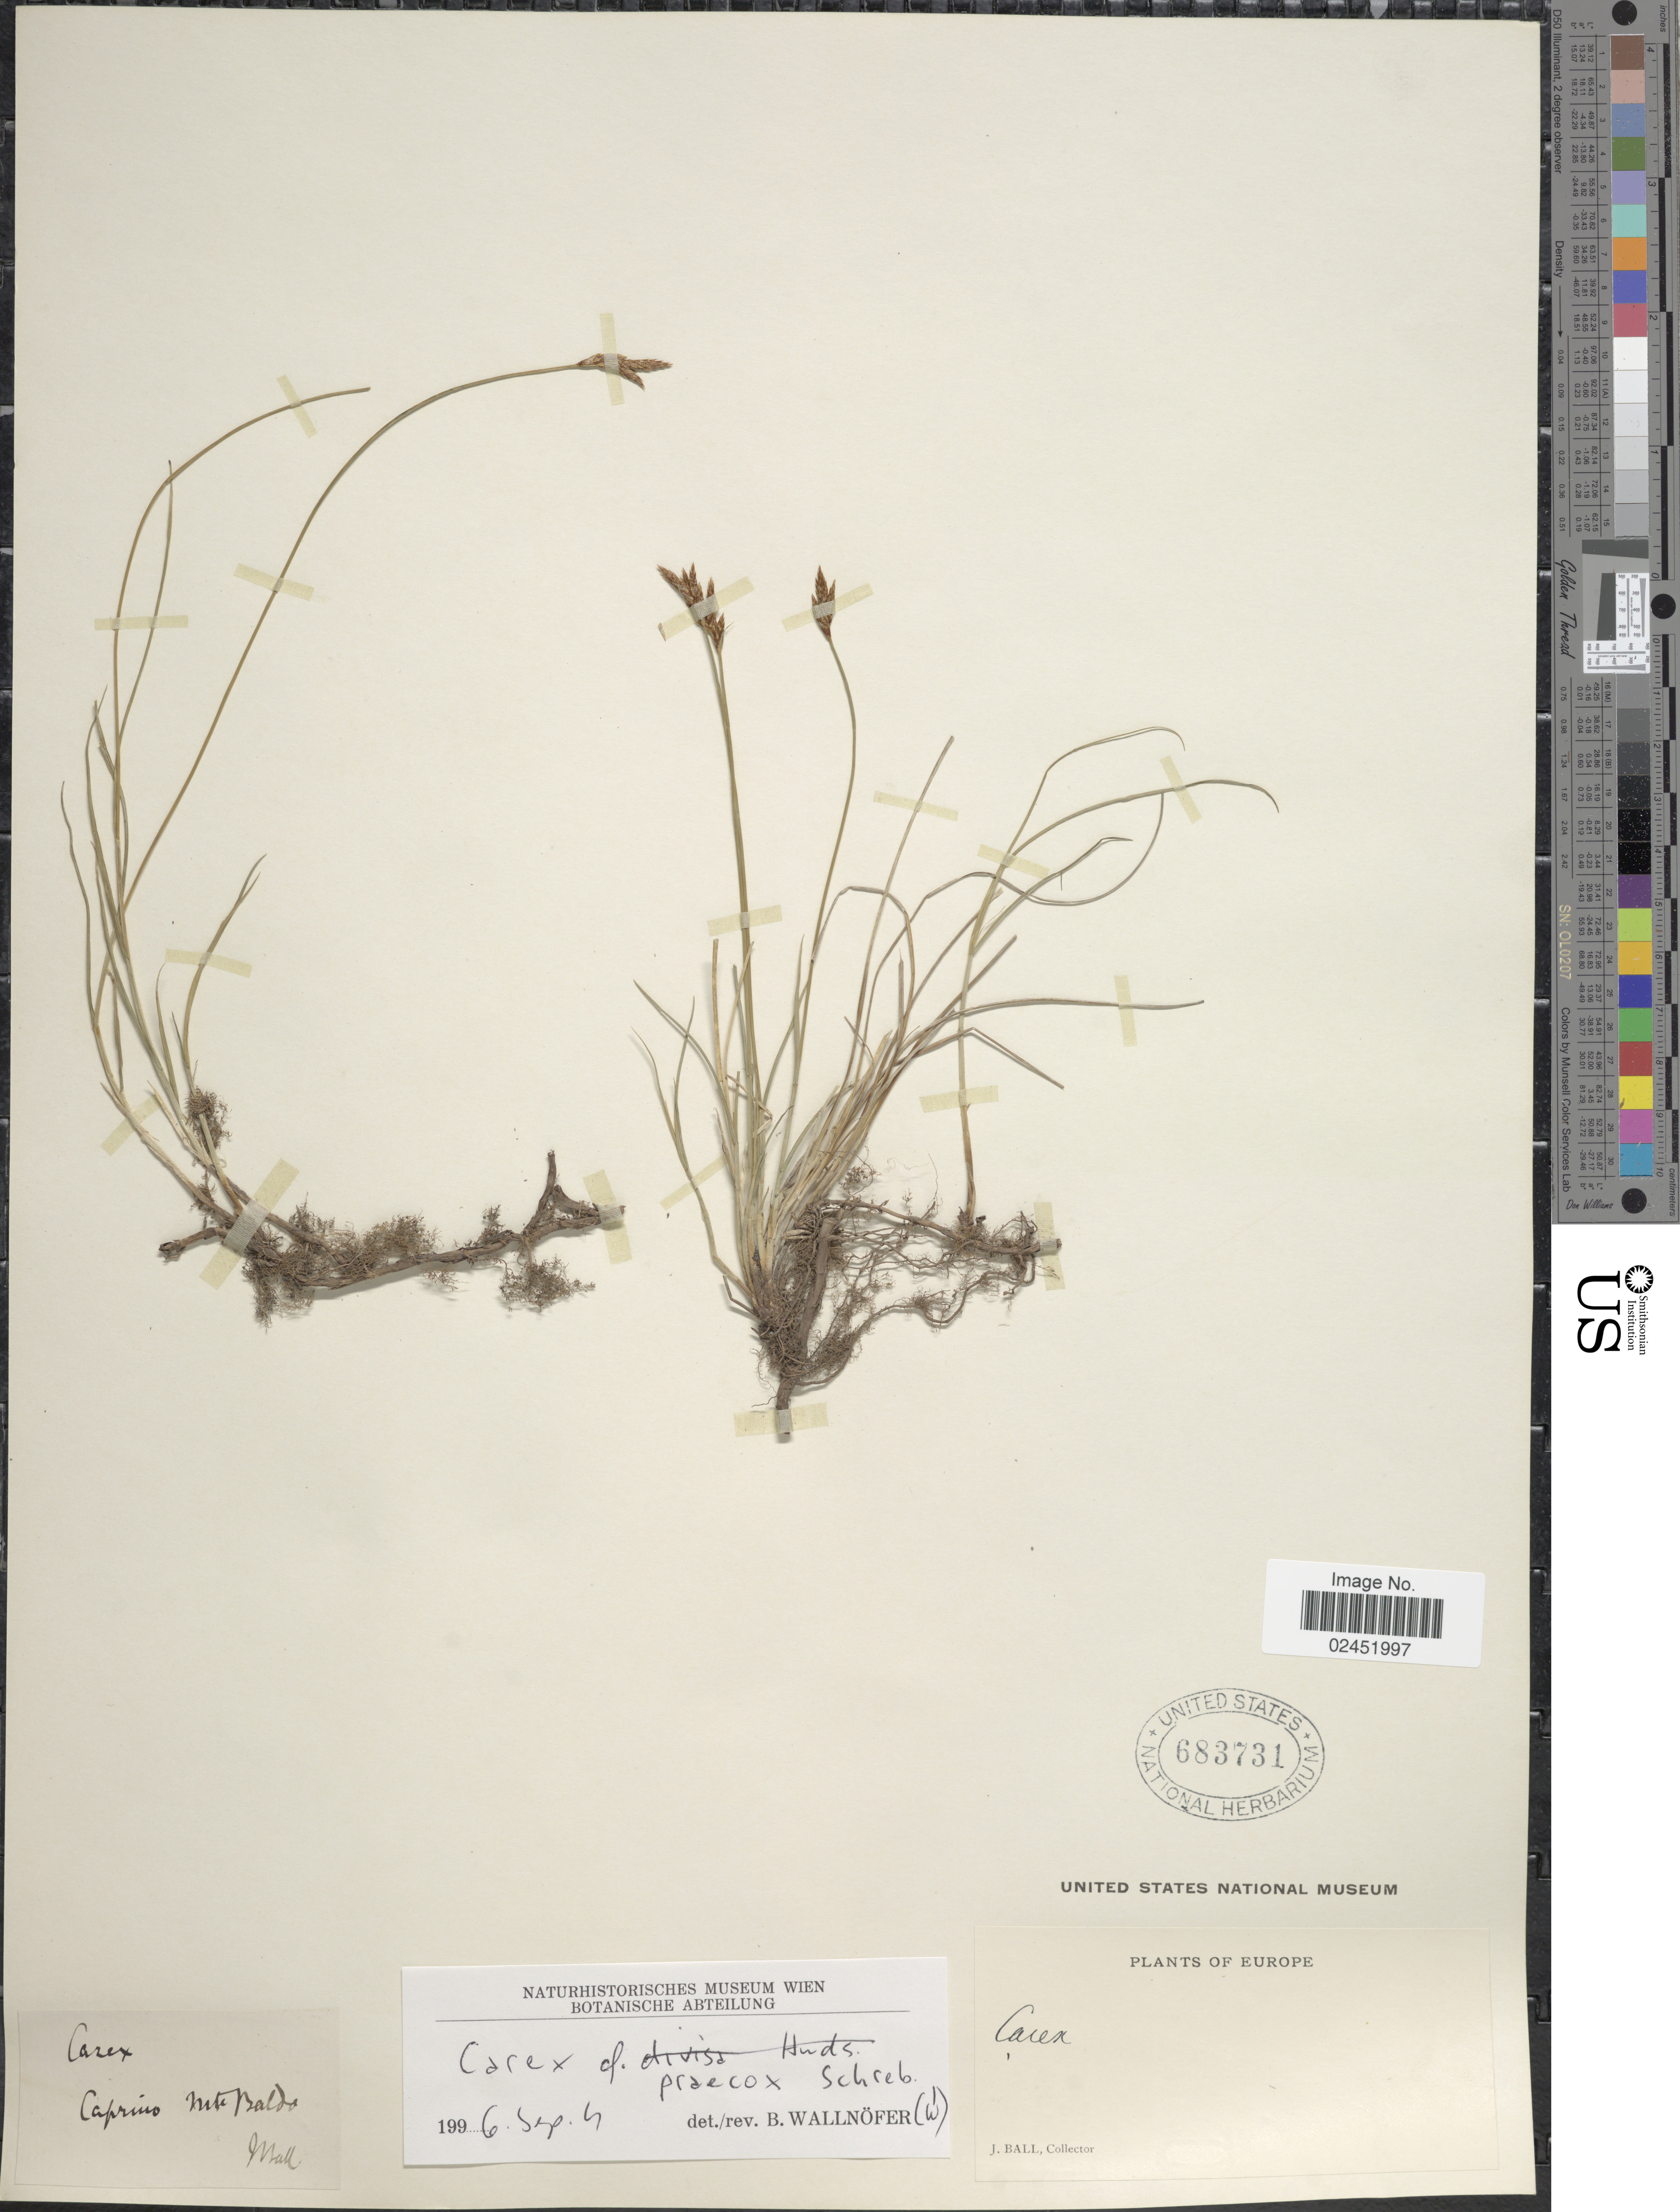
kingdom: Plantae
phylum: Tracheophyta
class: Liliopsida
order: Poales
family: Cyperaceae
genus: Carex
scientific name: Carex praecox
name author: Schreb.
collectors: J. Ball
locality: Europe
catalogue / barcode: US 683731